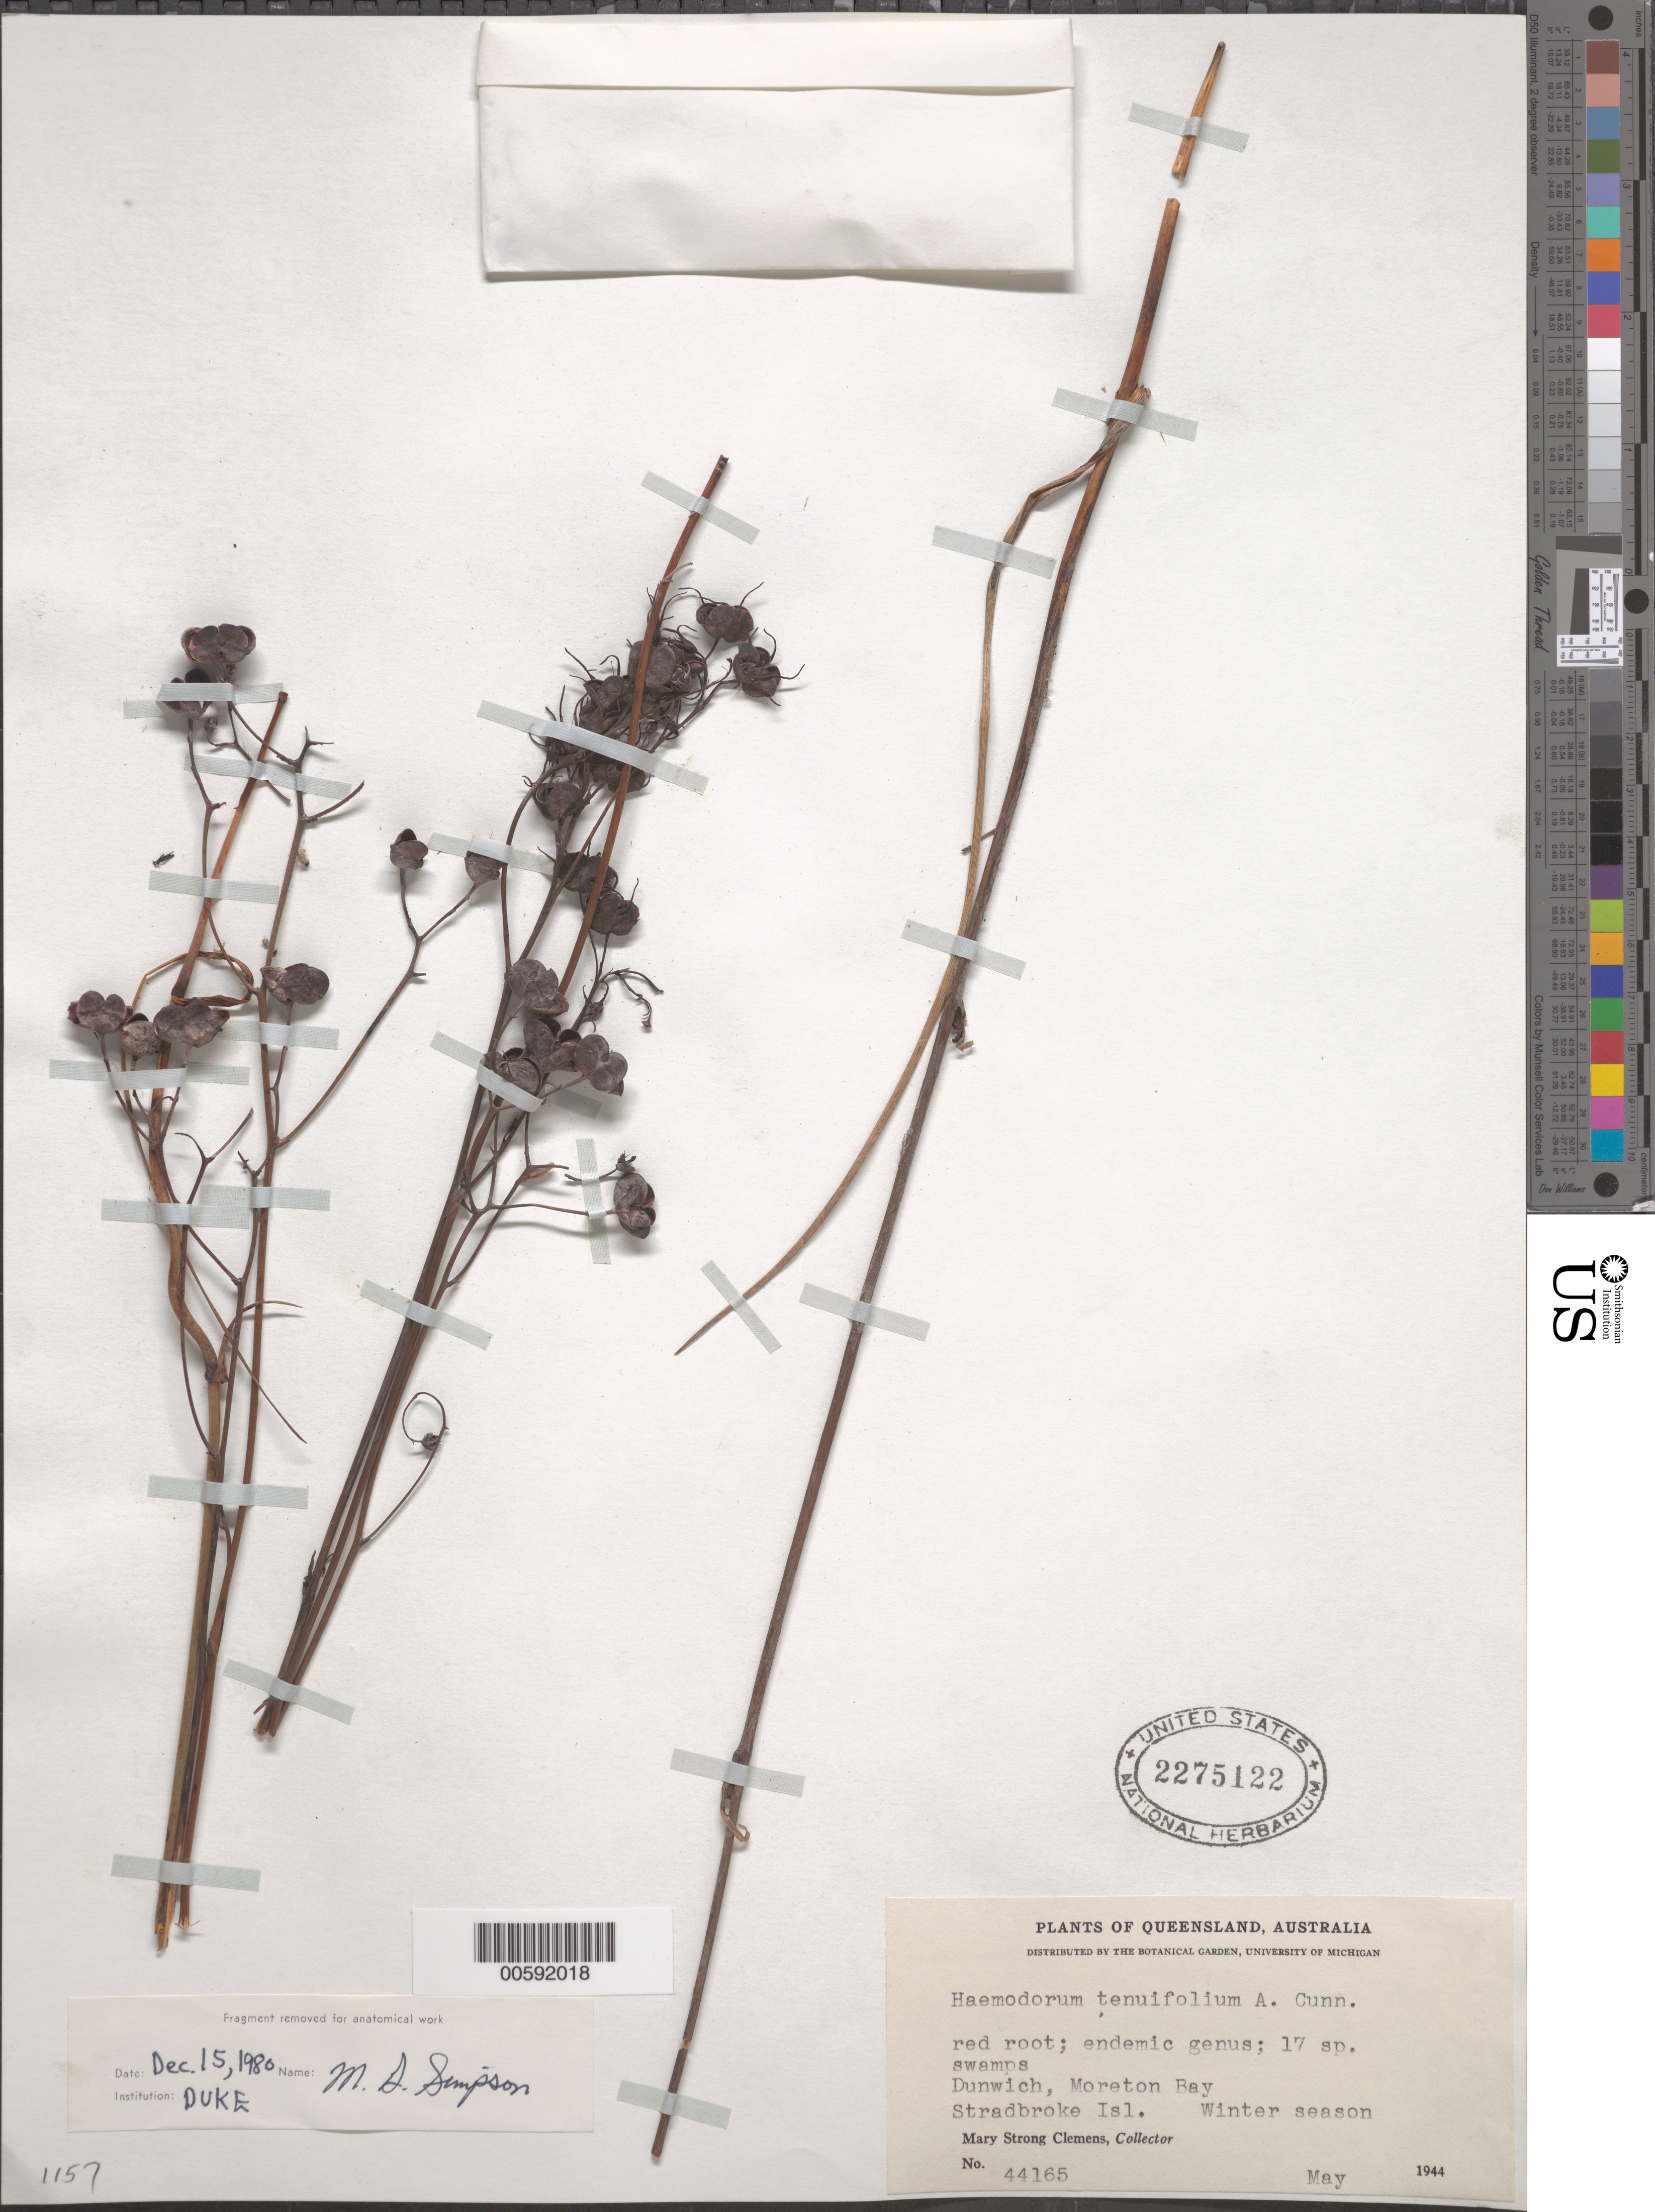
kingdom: Plantae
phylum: Tracheophyta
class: Liliopsida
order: Commelinales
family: Haemodoraceae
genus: Haemodorum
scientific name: Haemodorum tenuifolium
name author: A. Cunn. ex Benth.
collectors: M. S. Clemens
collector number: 44165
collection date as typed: May 1944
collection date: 1944-05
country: Australia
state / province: Queensland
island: Stradbroke Is.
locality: Dunwich, Moreton Bay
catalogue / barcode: US 2275122